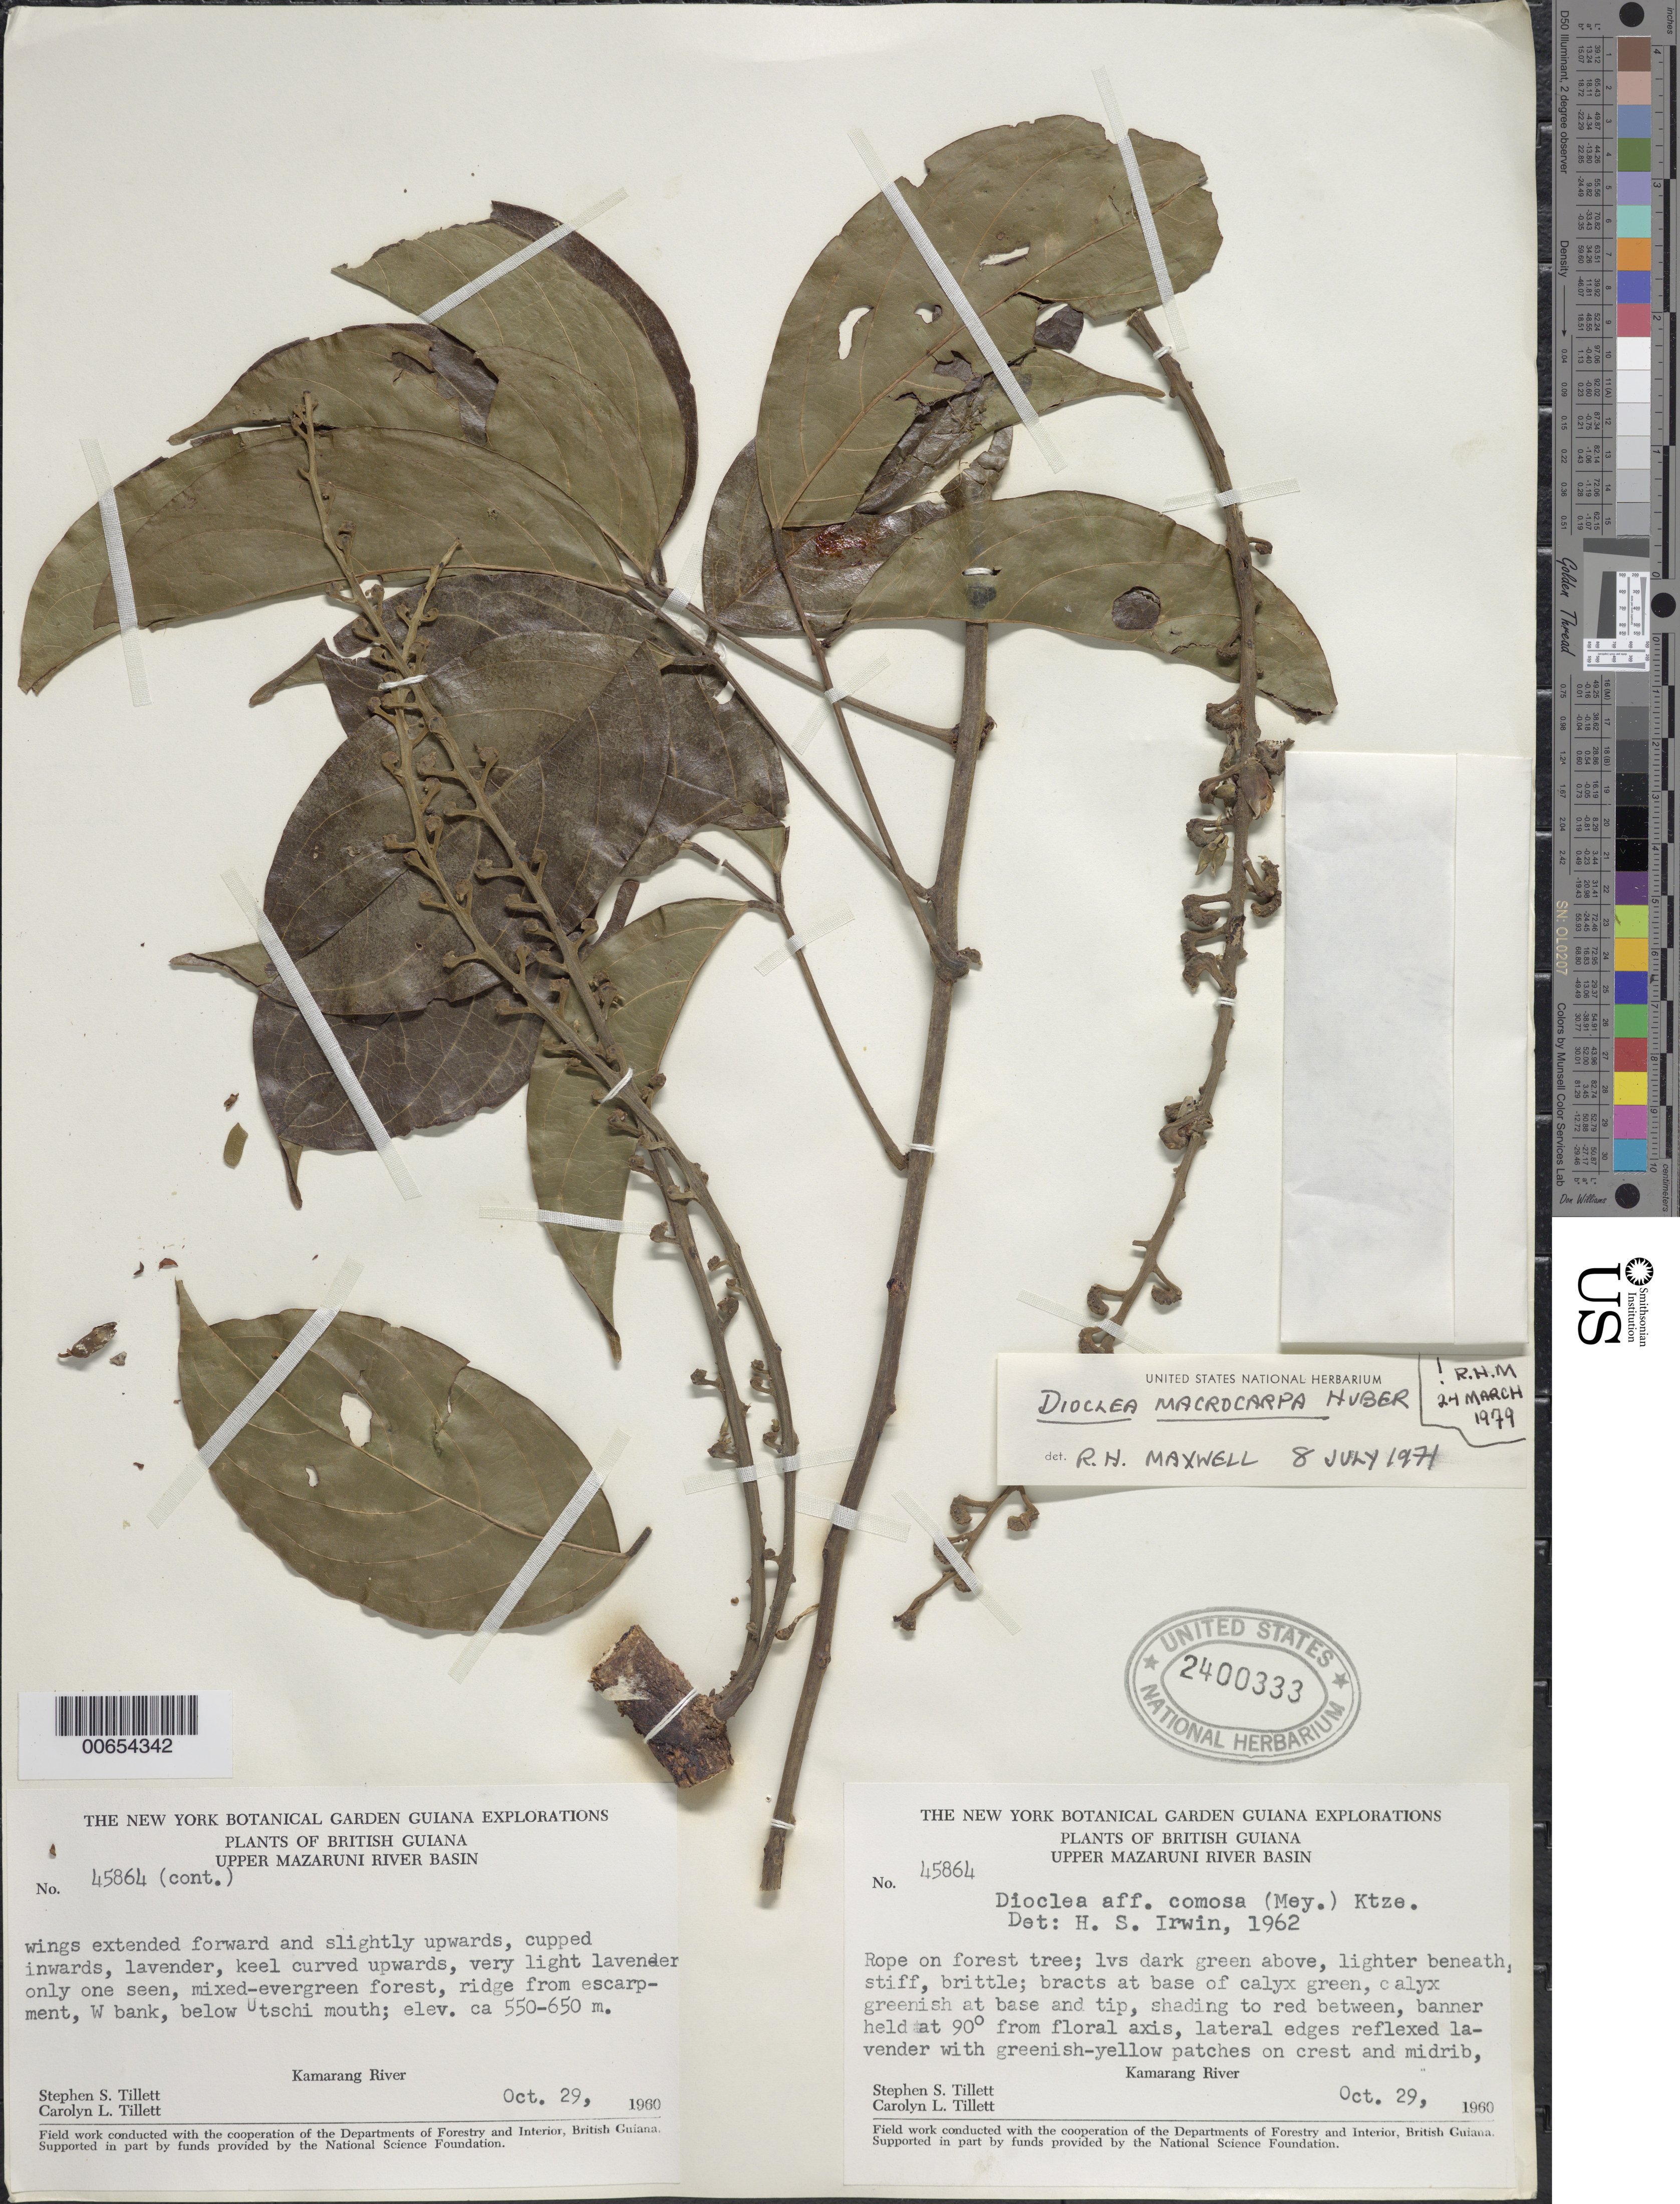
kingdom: Plantae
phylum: Tracheophyta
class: Magnoliopsida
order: Fabales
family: Fabaceae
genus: Macropsychanthus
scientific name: Macropsychanthus macrocarpus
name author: (Huber) L.P. Queiroz & Snak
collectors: S. S. Tillett, C. L. Tillett & R. Boyan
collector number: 45864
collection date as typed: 29-Oct-60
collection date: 1960-10-29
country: Guyana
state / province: Cuyuni-Mazaruni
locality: Kamarang R., W bank, below Utschi mouth; Upper Mazaruni R. Basin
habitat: Mixed evergreen forest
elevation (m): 550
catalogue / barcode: US 2400333